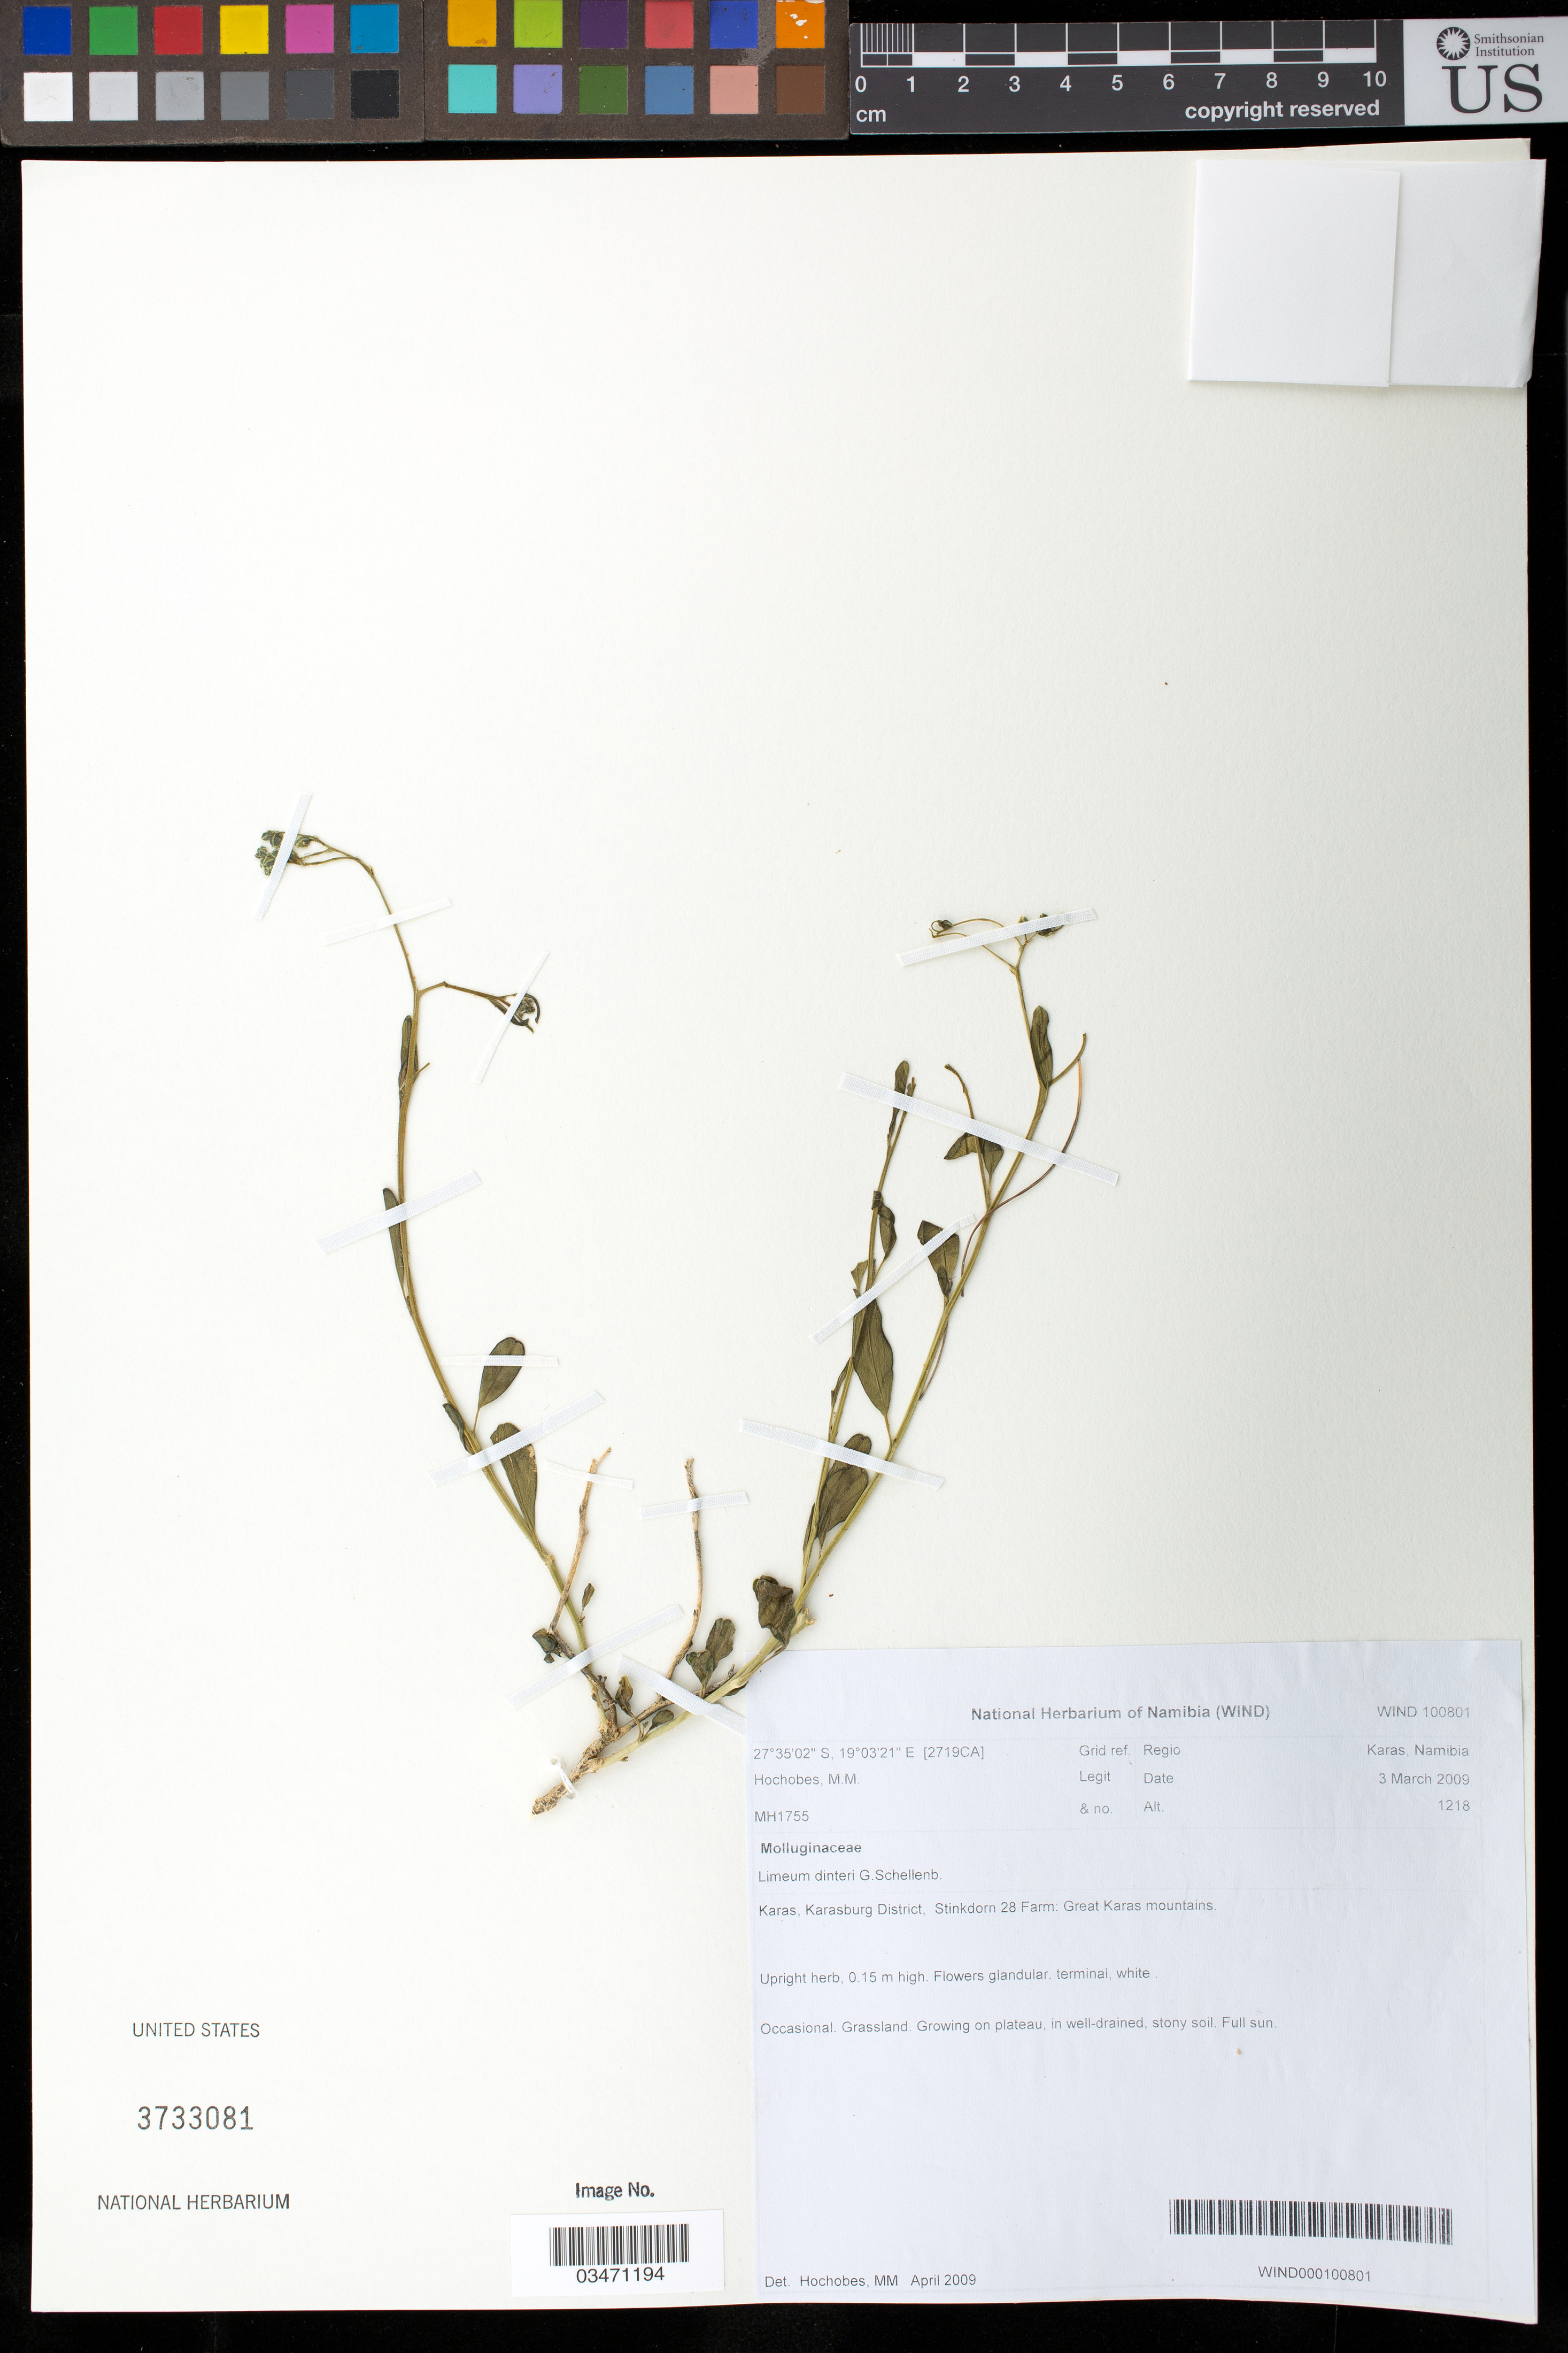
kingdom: Plantae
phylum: Tracheophyta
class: Magnoliopsida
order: Caryophyllales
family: Limeaceae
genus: Limeum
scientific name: Limeum dinteri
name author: G. Schellenb.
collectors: M. Hochobes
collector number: MH1755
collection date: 2009-03-03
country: Namibia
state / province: Karas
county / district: Karasburg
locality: Stinkdorn 28 Farm, Great Karas Mts.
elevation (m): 1218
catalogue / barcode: US 3733081